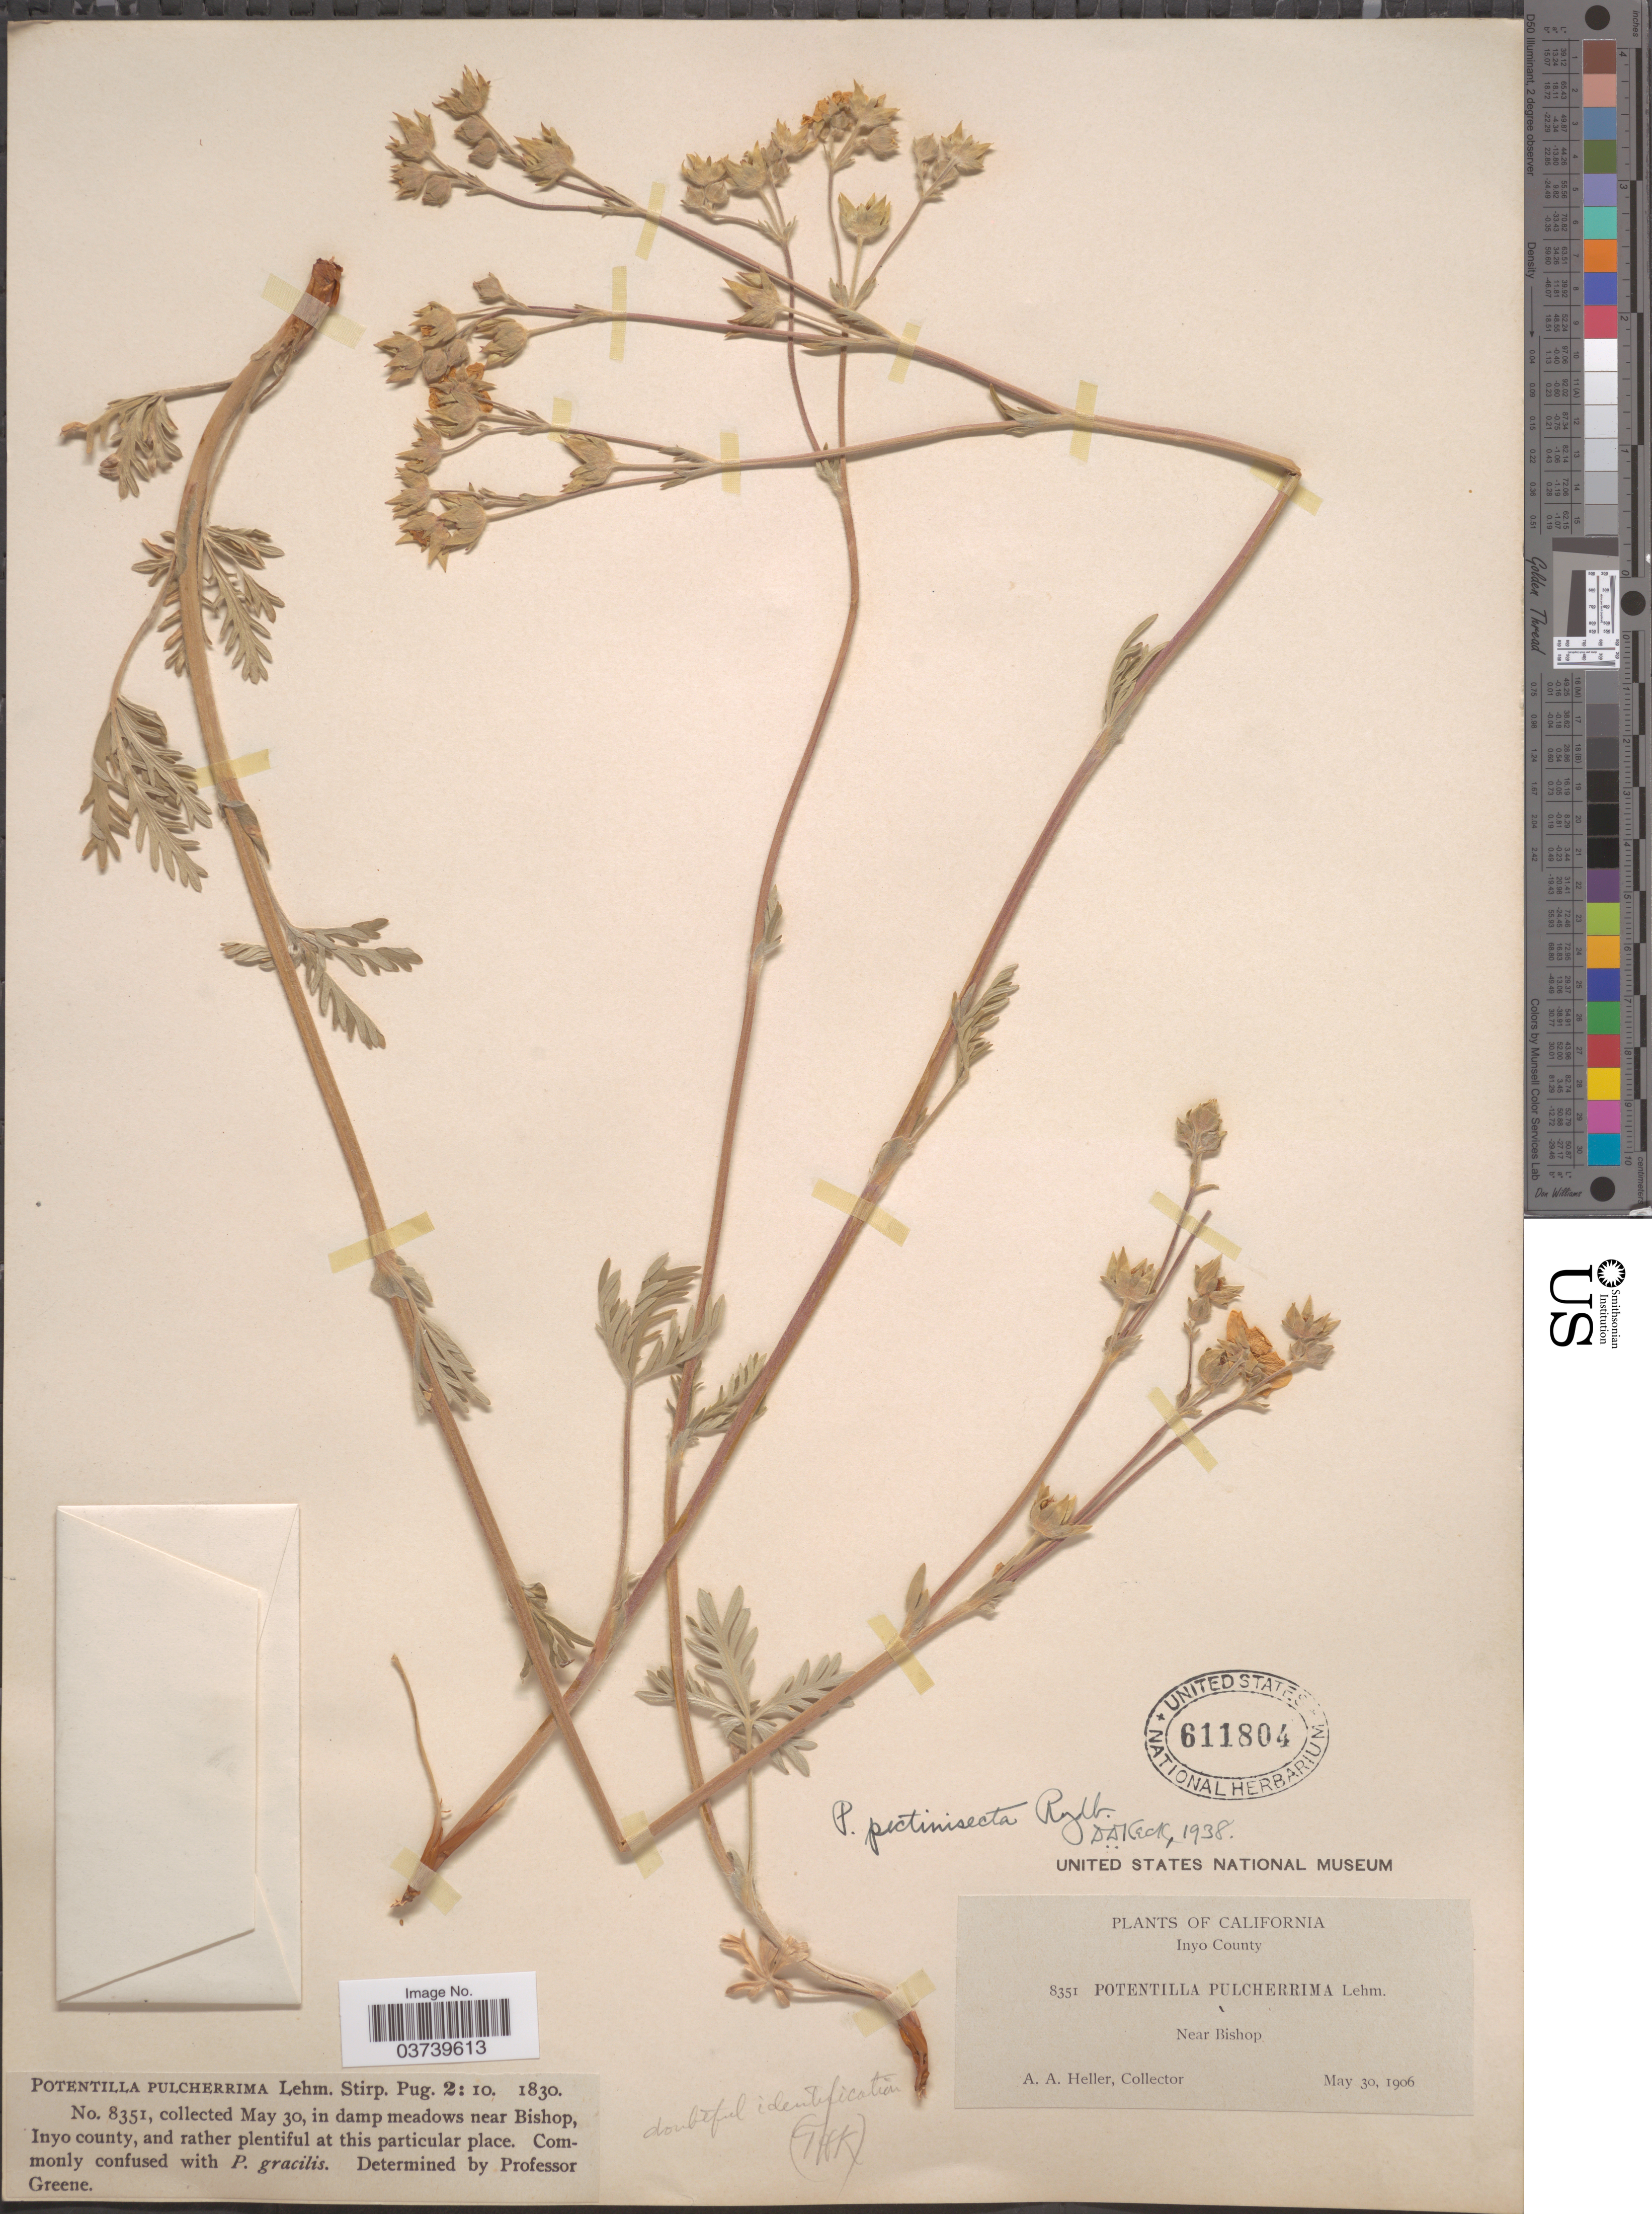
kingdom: Plantae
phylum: Tracheophyta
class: Magnoliopsida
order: Rosales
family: Rosaceae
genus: Potentilla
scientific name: Potentilla gracilis var. elmeri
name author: (Rydb.) Jeps.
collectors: A. A. Heller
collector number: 8351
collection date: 1906-05-30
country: United States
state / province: California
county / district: Inyo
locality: Inyo County. Near Bishop.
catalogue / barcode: US 611804